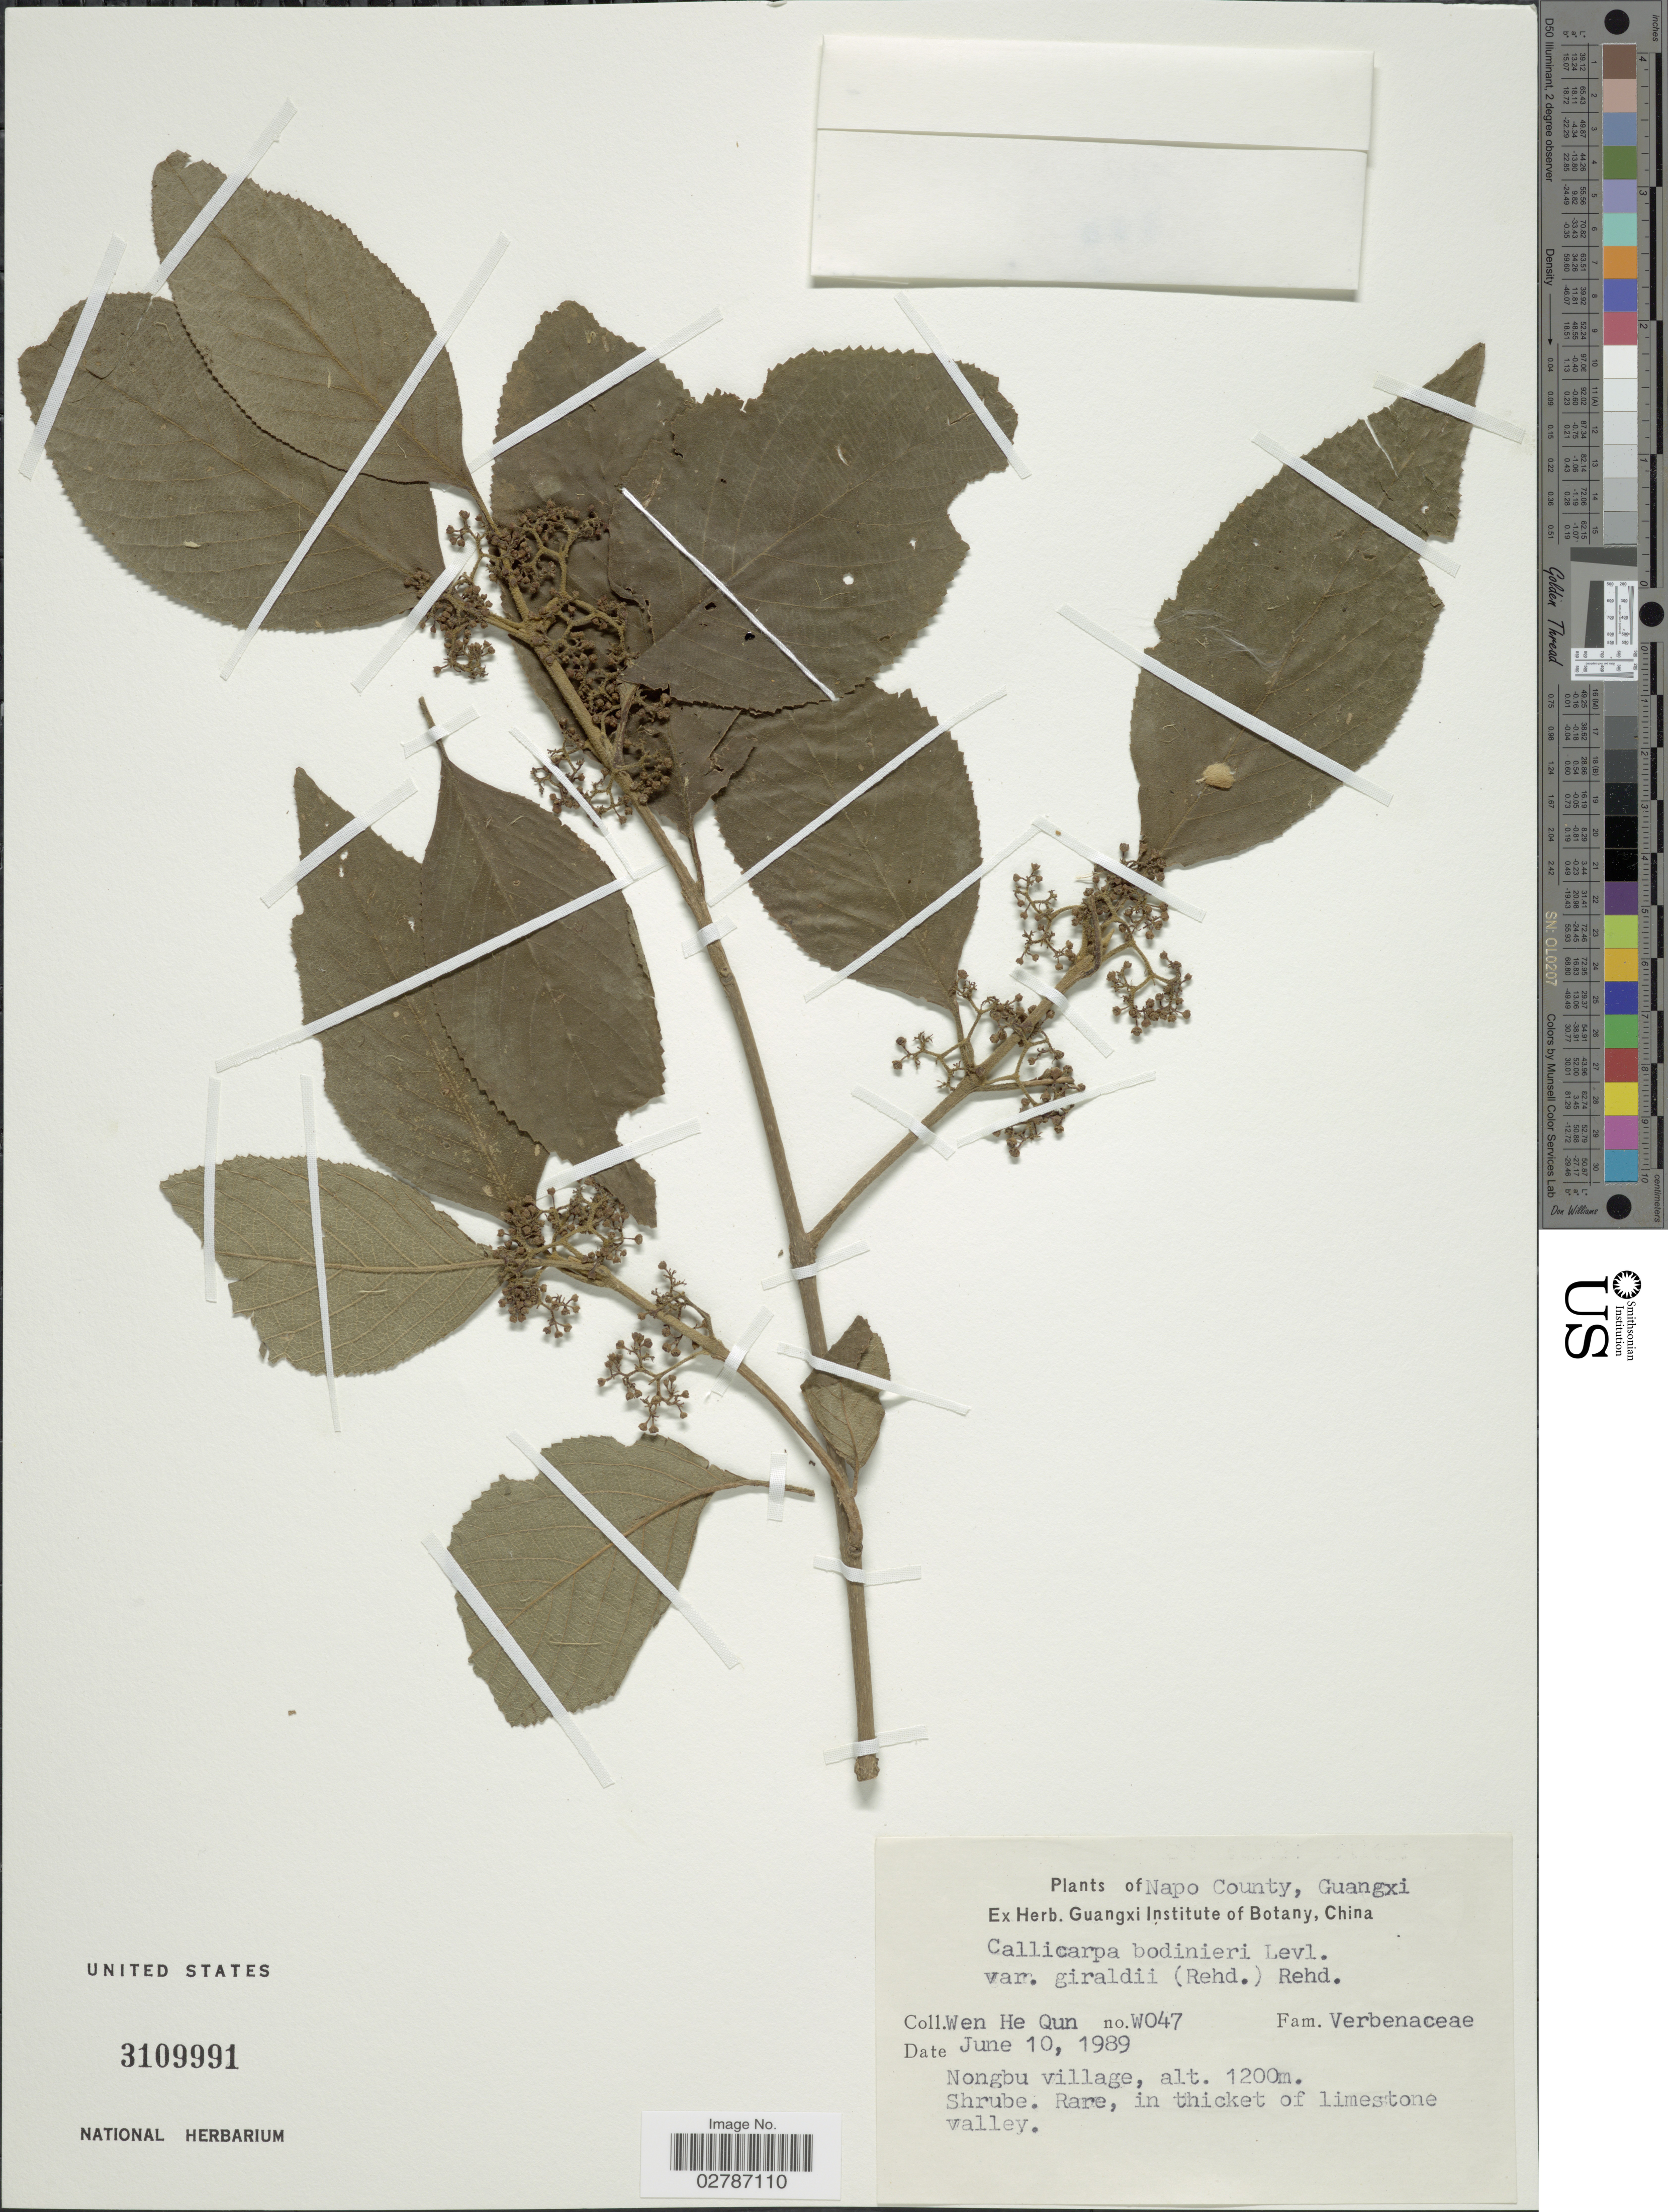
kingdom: Plantae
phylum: Tracheophyta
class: Magnoliopsida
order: Lamiales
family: Lamiaceae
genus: Callicarpa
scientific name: Callicarpa bodinieri var. giraldii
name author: (Hesse ex Rehder) Rehder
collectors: W. Qun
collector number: W047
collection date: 1989-06-10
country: China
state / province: Guangxi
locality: Napo County. Nongbu village.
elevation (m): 1200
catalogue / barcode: US 3109991